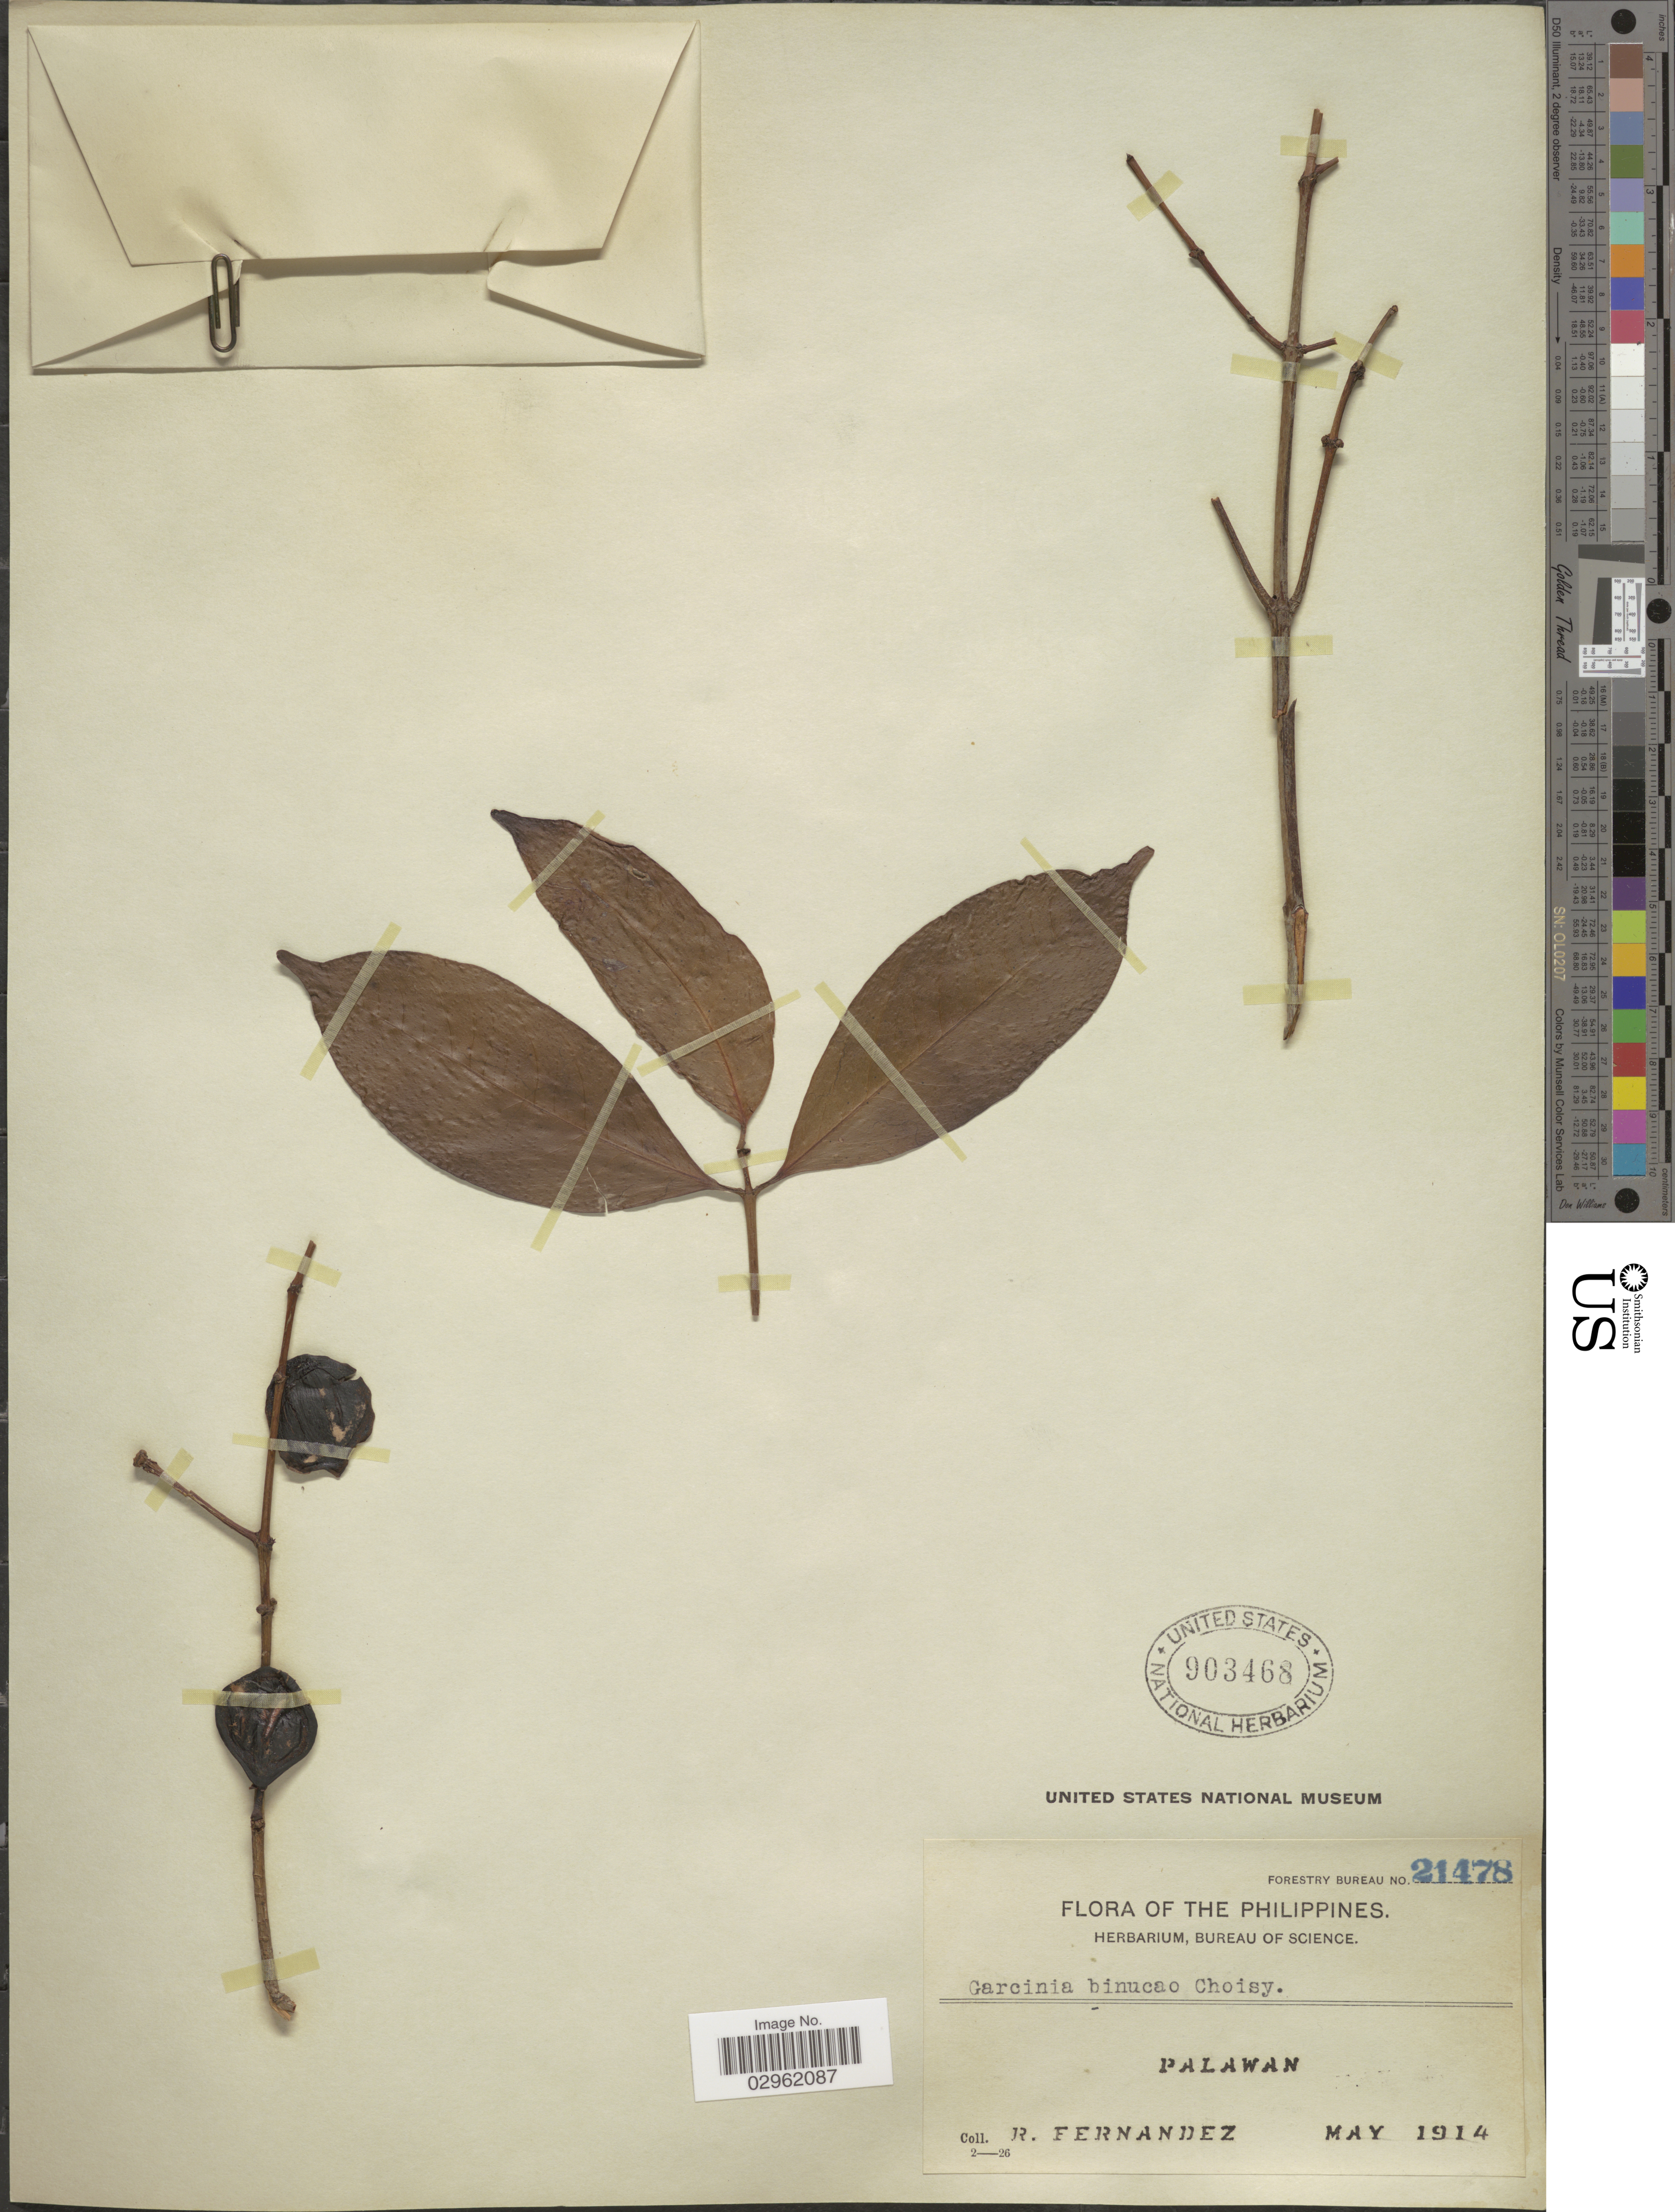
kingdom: Plantae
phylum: Tracheophyta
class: Magnoliopsida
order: Malpighiales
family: Clusiaceae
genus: Garcinia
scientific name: Garcinia binucao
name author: (Blanco) Choisy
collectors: R. Fernandez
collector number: Forestry Bureau 21478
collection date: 1914-05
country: Philippines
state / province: Mimaropa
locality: Palawan.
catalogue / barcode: US 903468